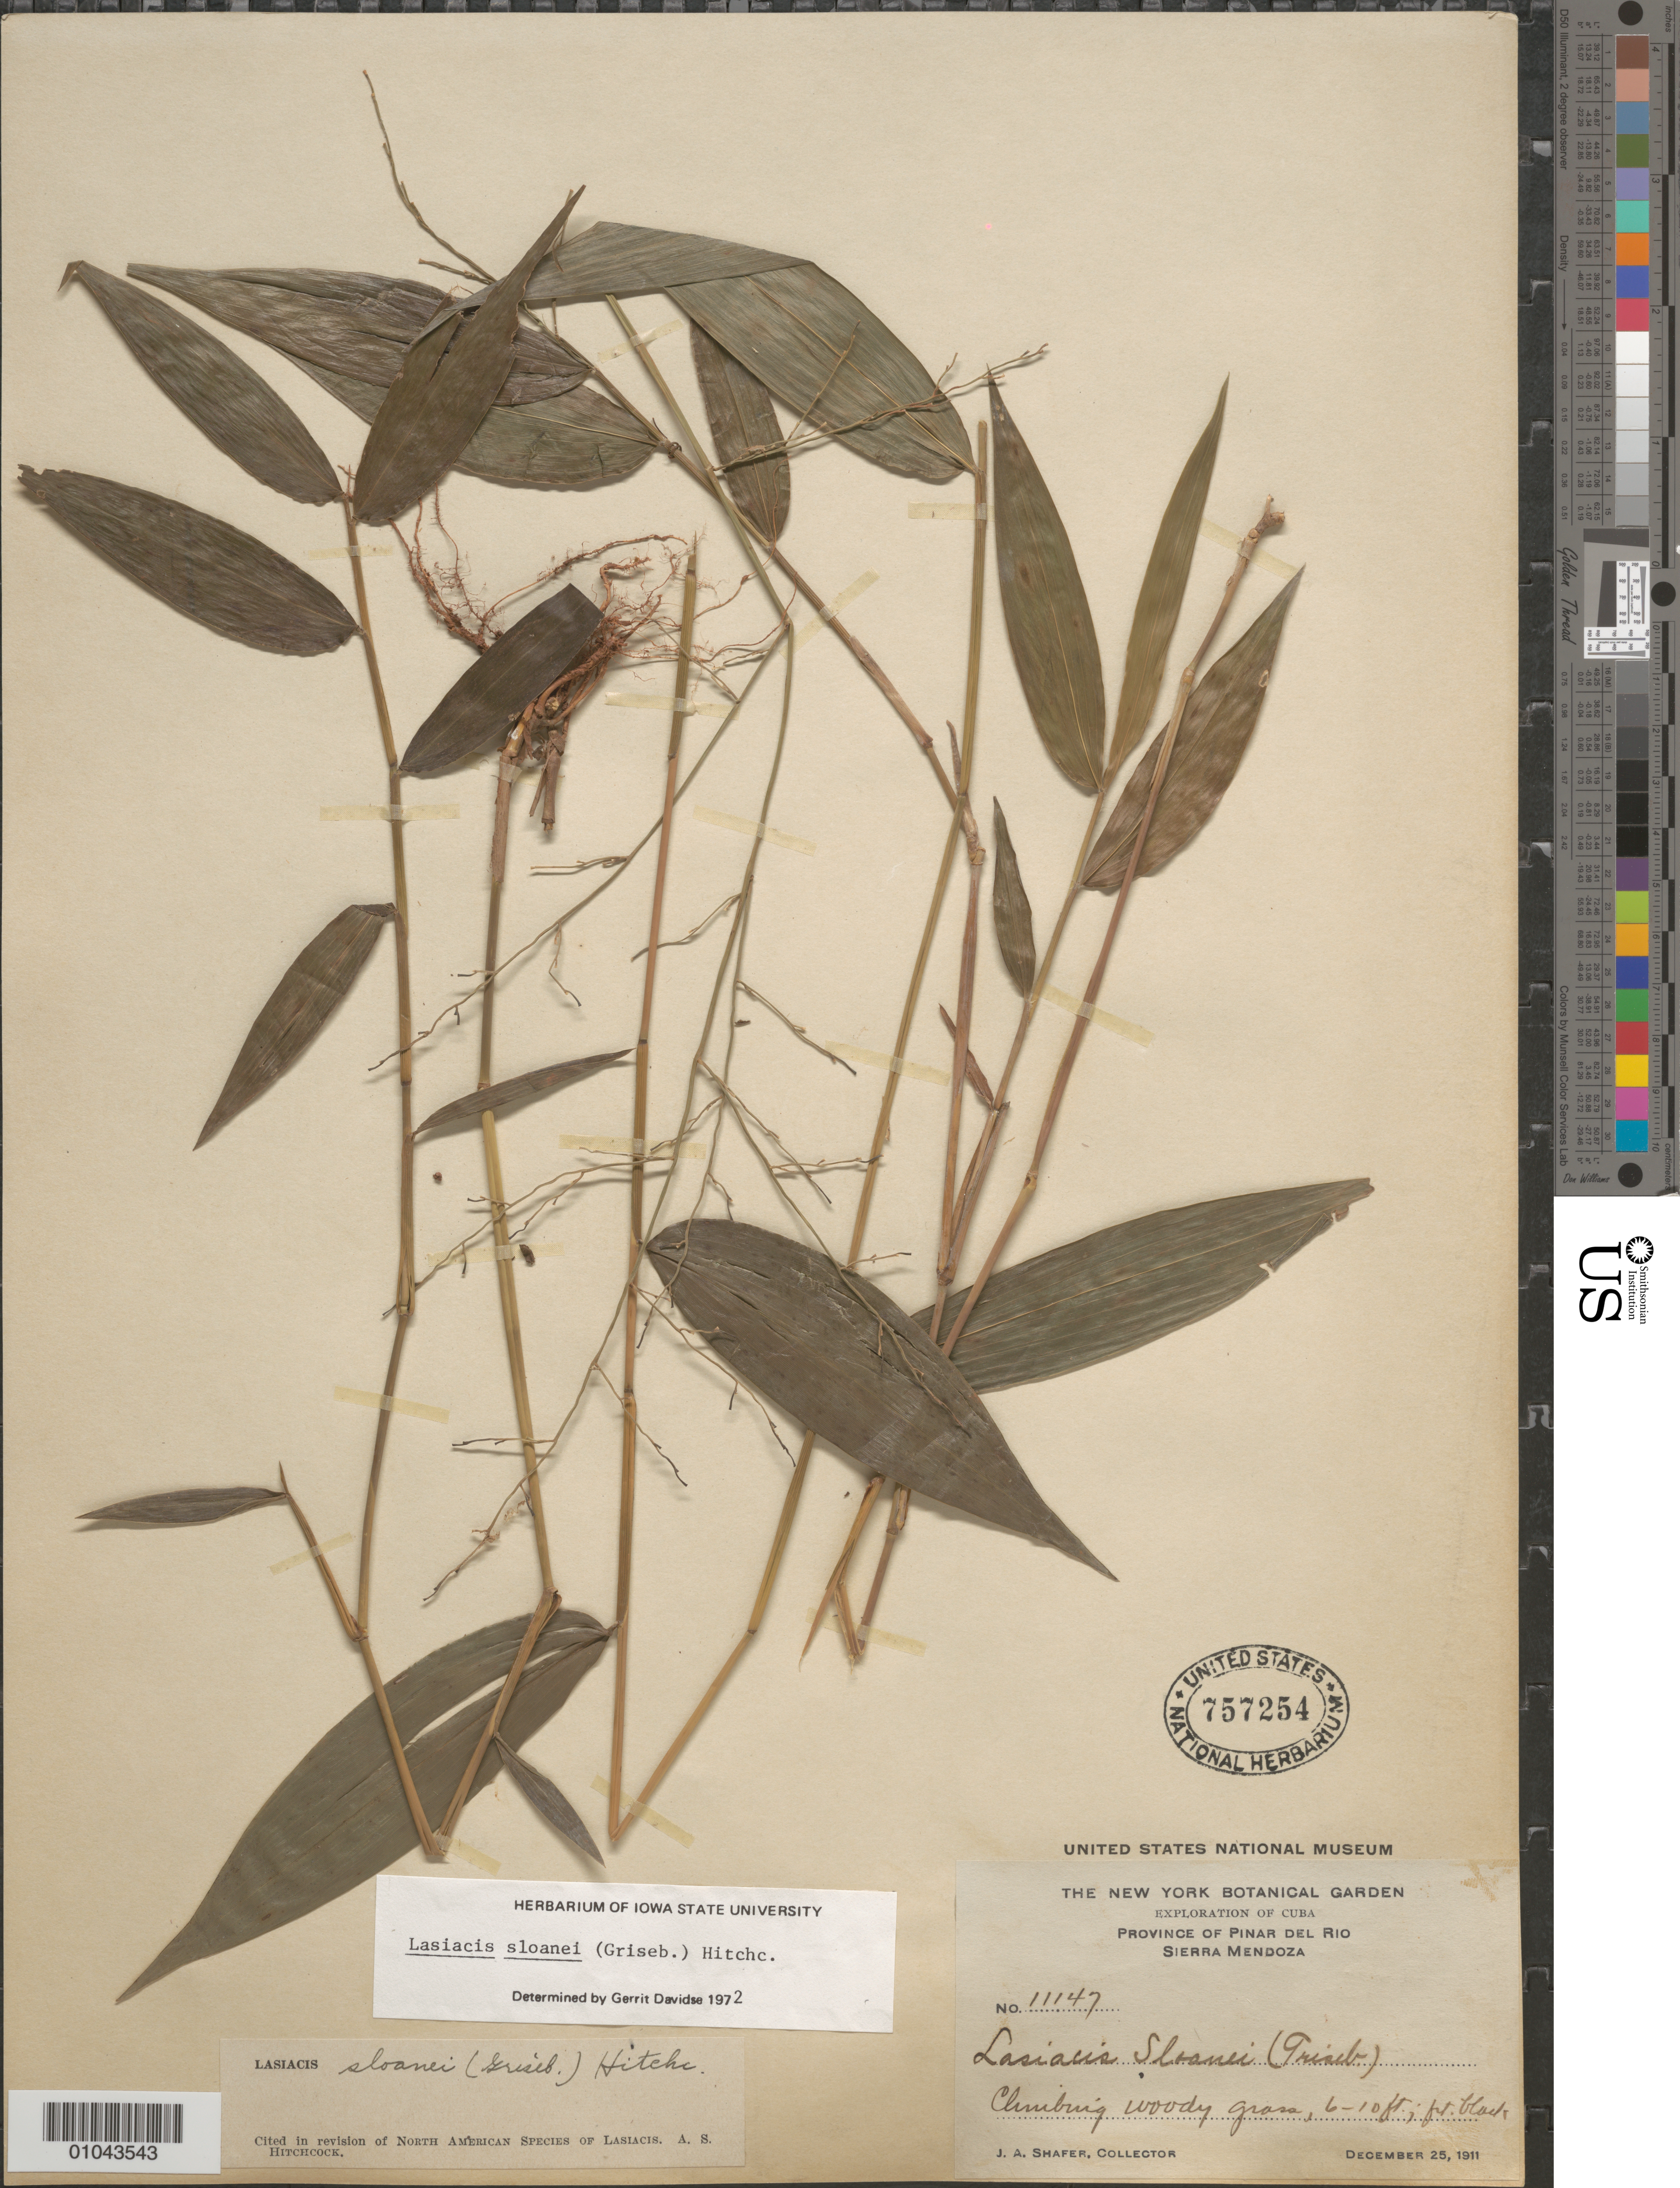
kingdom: Plantae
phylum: Tracheophyta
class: Liliopsida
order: Poales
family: Poaceae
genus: Lasiacis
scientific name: Lasiacis sloanei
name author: (Griseb.) Hitchc.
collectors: J. A. Shafer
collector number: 11147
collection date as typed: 25 Dec 1911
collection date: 1911-12-25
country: Cuba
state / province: Pinar del Rio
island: Cuba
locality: Sierra Mendoza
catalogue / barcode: US 757254